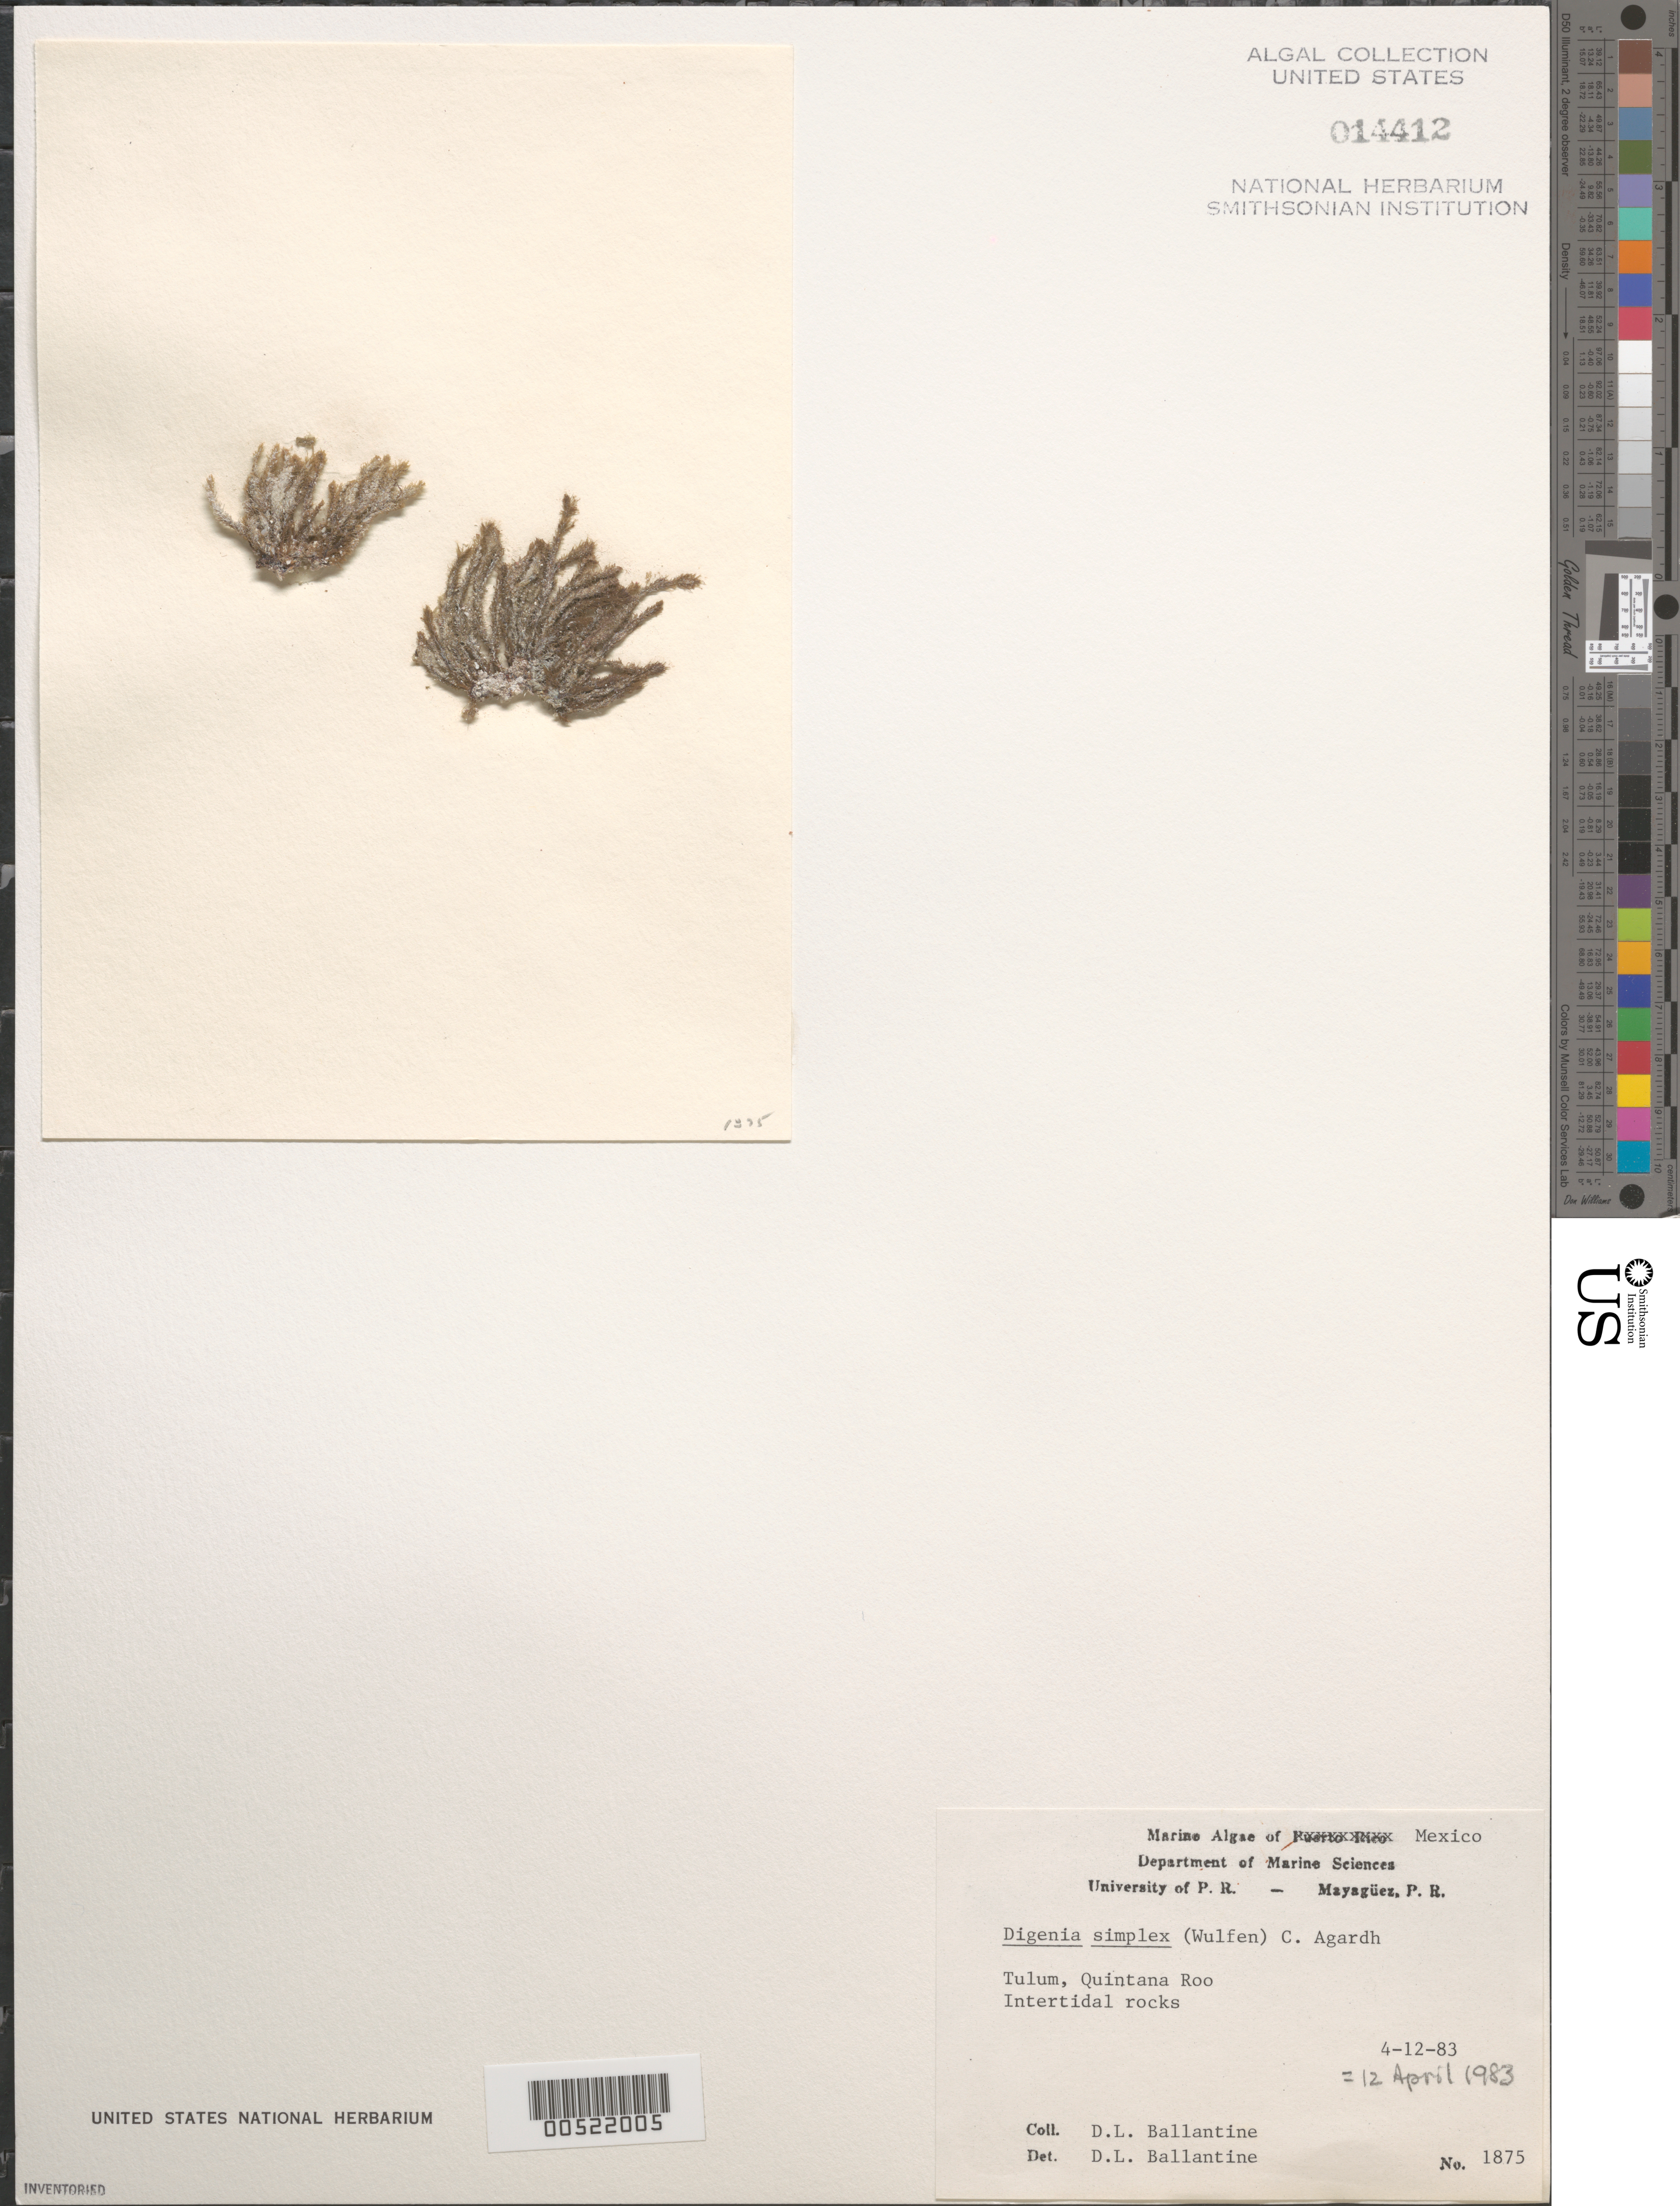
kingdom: Plantae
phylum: Rhodophyta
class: Florideophyceae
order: Ceramiales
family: Rhodomelaceae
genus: Digenea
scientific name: Digenea simplex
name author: (Wulfen) C. Agardh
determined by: Ballantine, D. L.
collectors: D.L. Ballantine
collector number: DLB 1875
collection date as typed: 12 Apr 1983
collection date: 1983-04-12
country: Mexico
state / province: Quintana Roo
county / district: Tulum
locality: Tulum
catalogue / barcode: US 14412